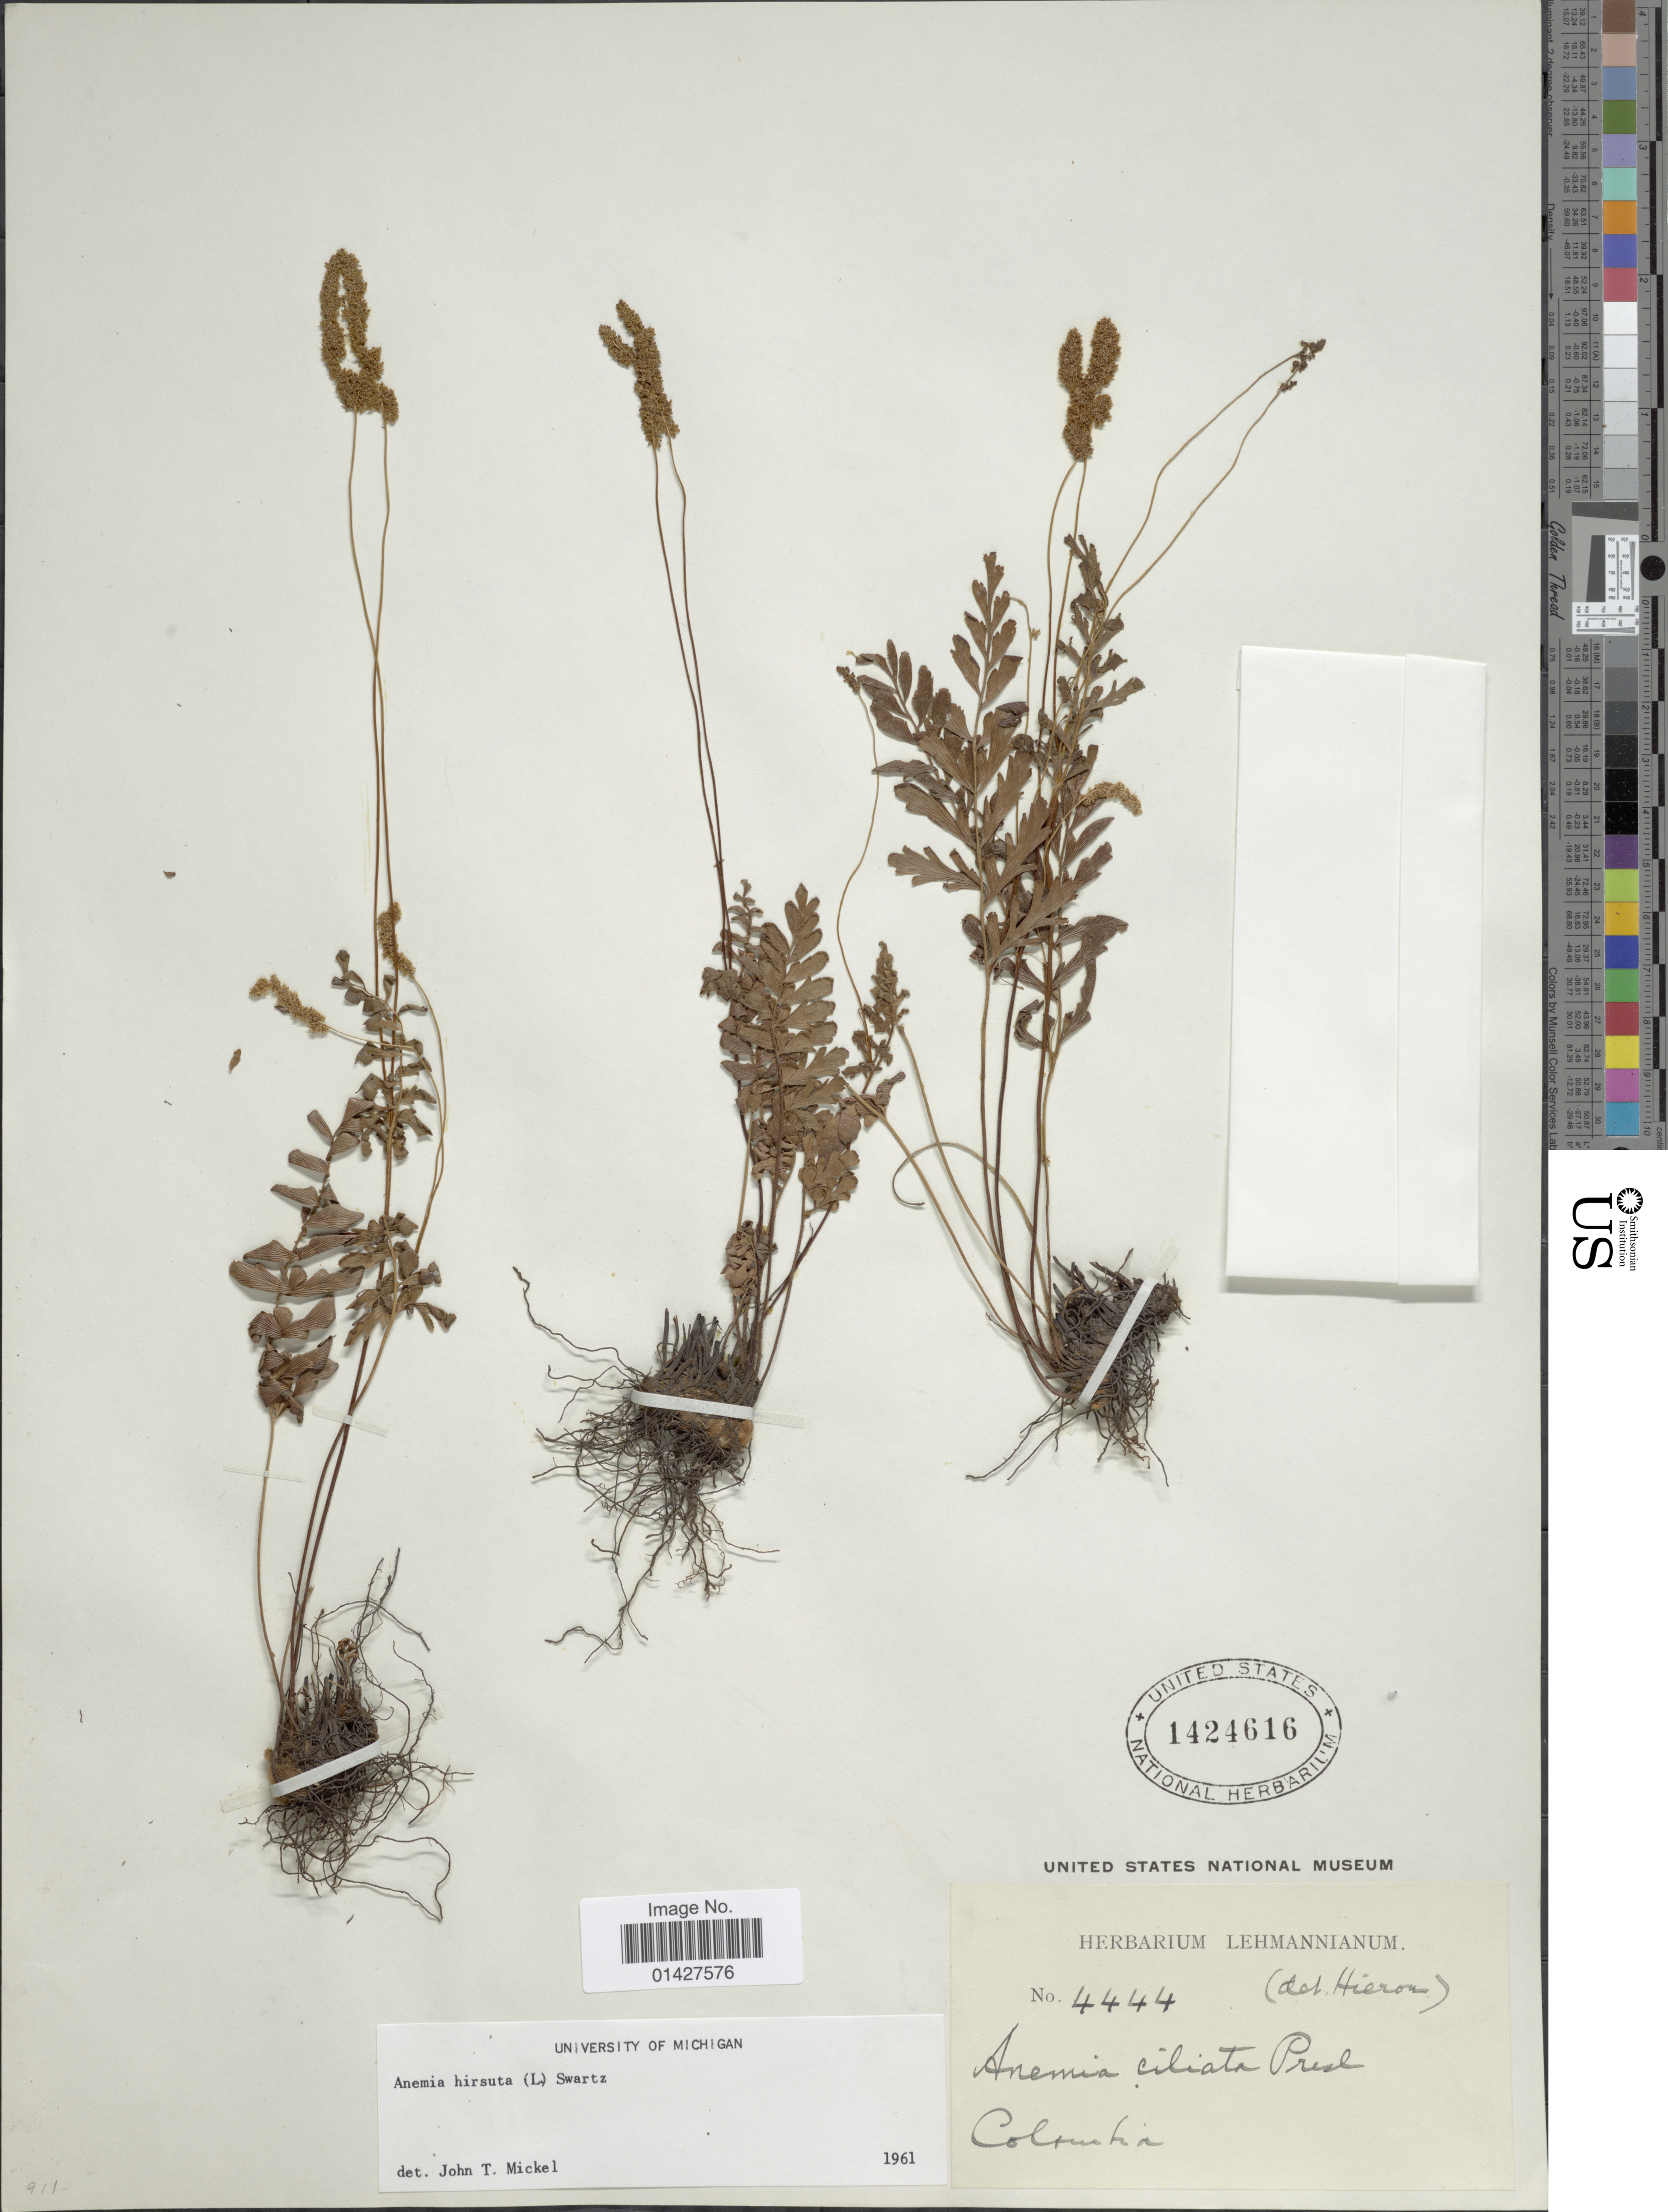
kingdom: Plantae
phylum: Tracheophyta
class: Polypodiopsida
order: Schizaeales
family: Anemiaceae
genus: Anemia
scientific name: Anemia hirsuta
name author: (L.) Sw.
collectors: ex herb. Lehmannianum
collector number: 4444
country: Colombia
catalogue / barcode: US 1424616